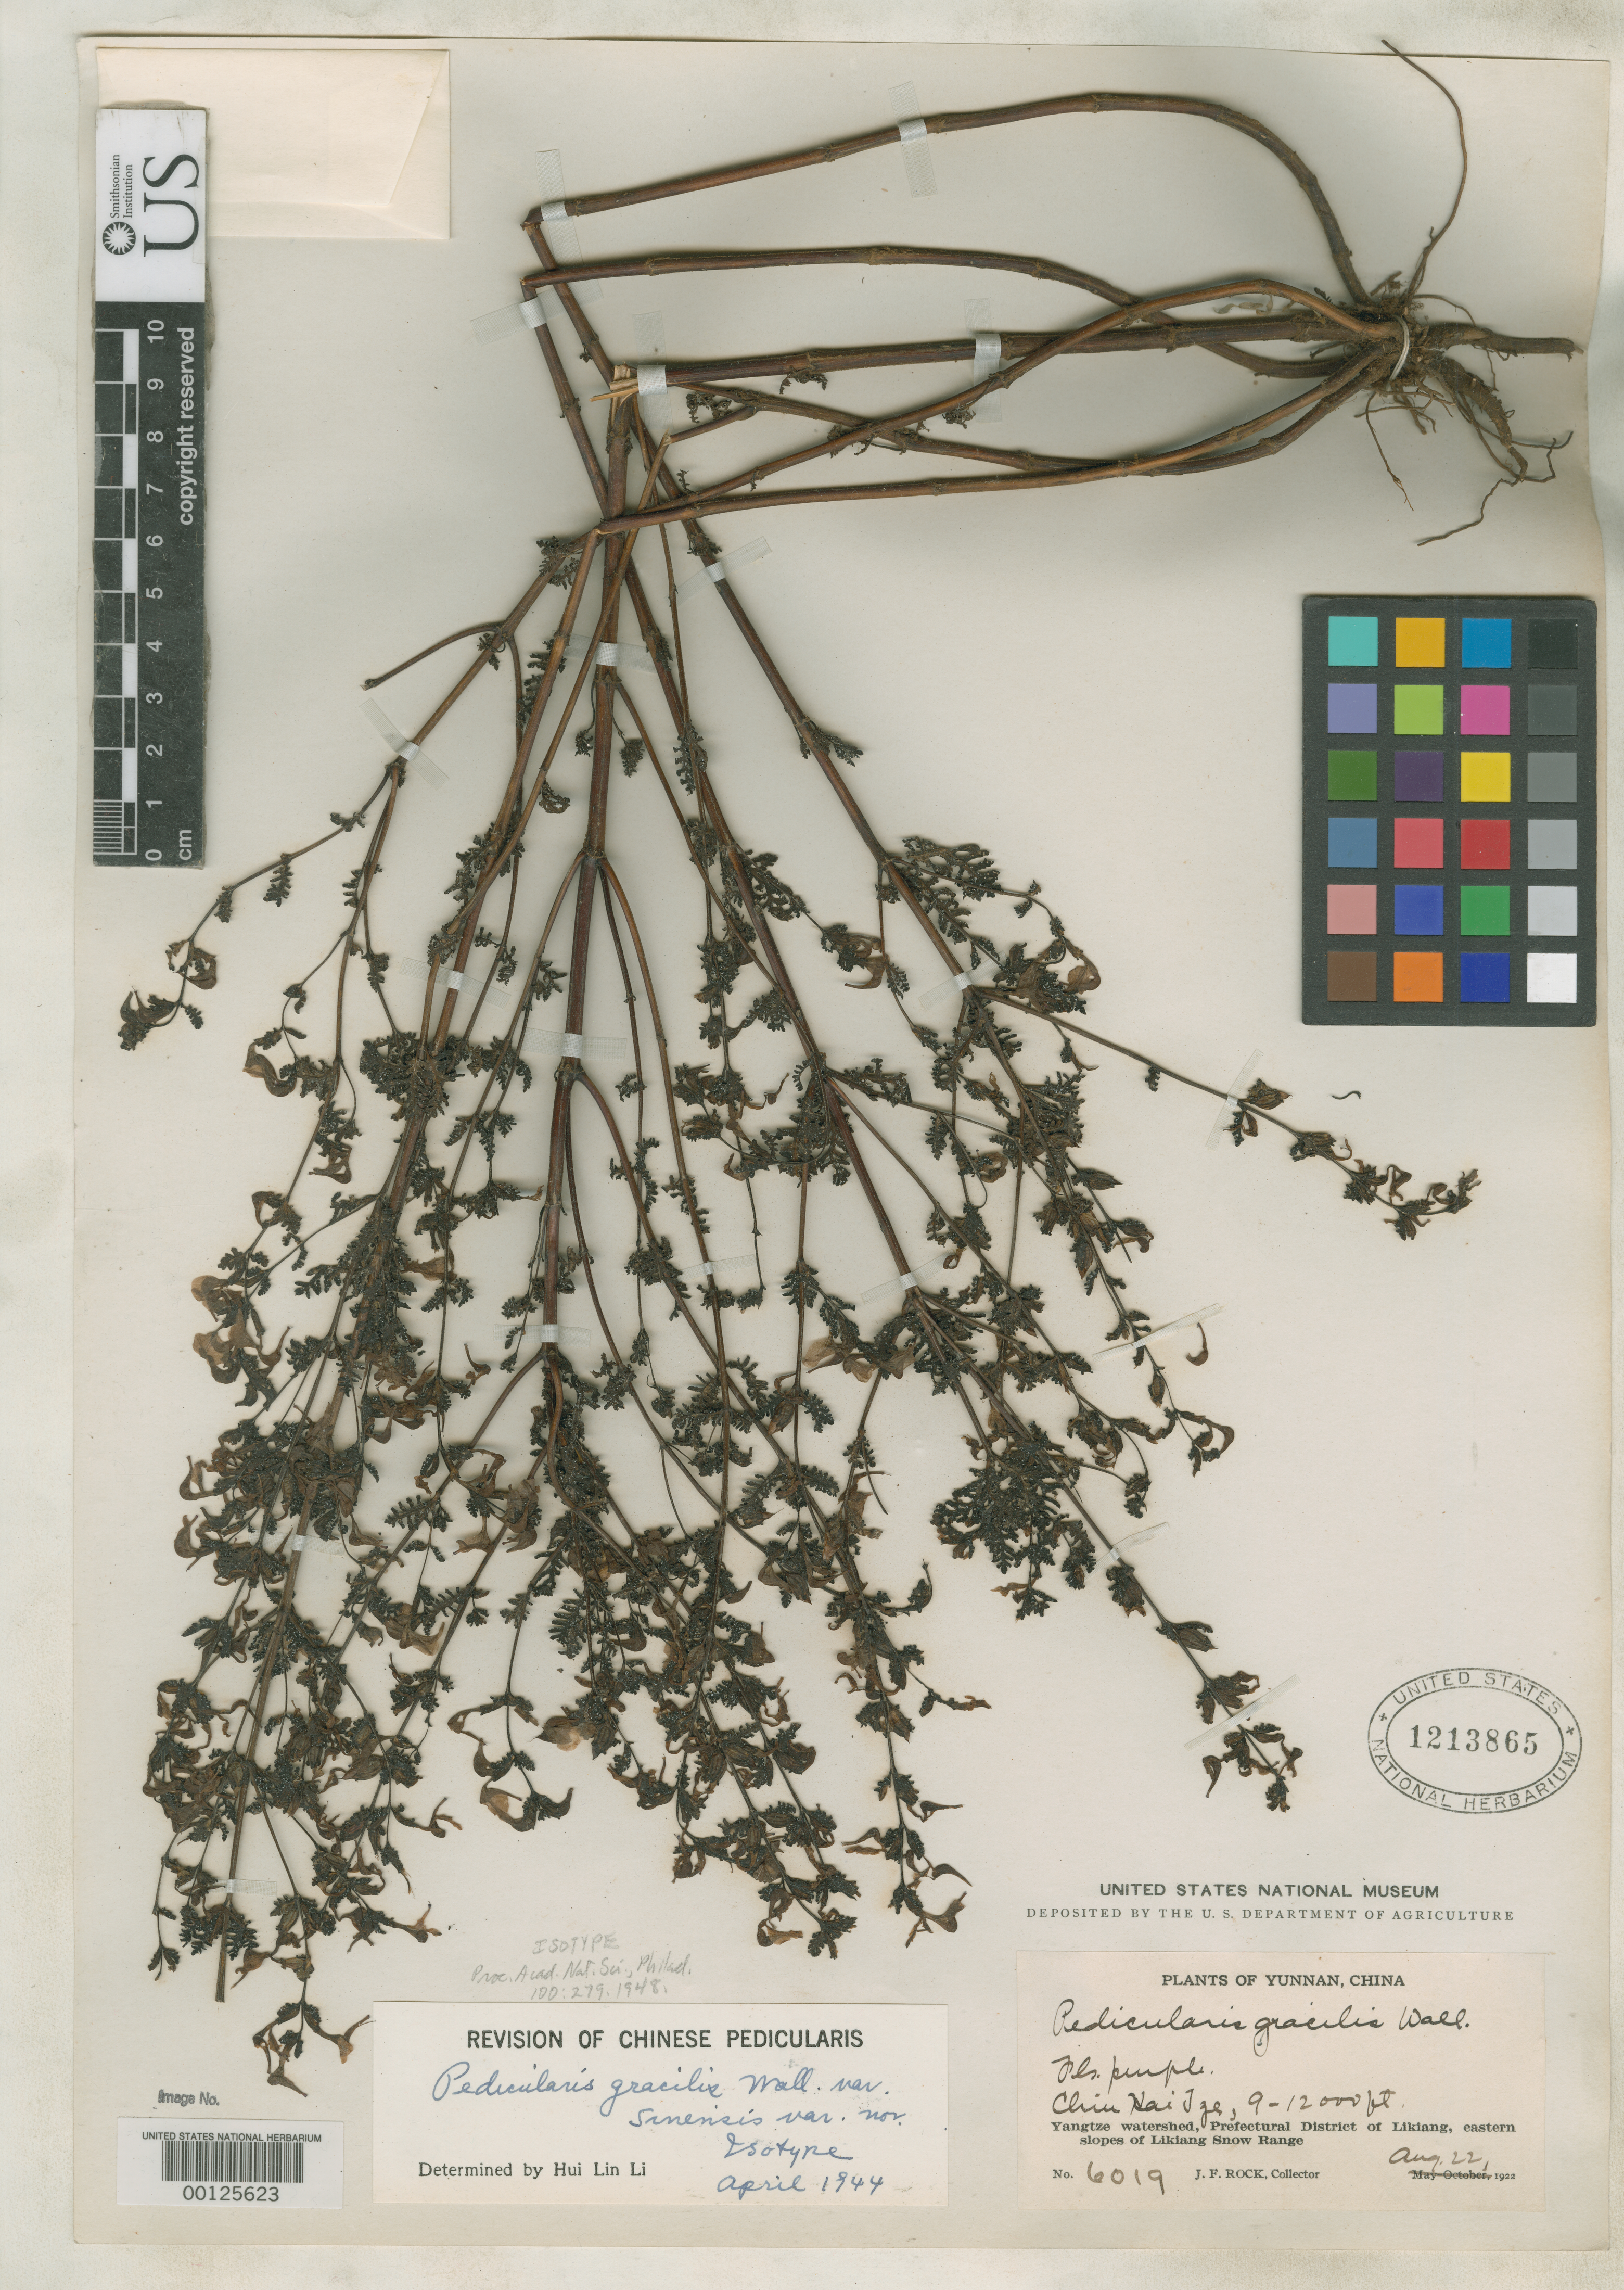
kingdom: Plantae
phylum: Tracheophyta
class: Magnoliopsida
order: Lamiales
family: Orobanchaceae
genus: Pedicularis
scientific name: Pedicularis gracilis var. sinensis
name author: H.L. Li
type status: Isotype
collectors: J. F. Rock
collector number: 6019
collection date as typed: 22 Aug 1922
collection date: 1922-08-22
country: China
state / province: Yunnan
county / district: Likiang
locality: Yangtze watershed, Likiang snow range, Chiu Hai Tze.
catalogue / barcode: US 1213865